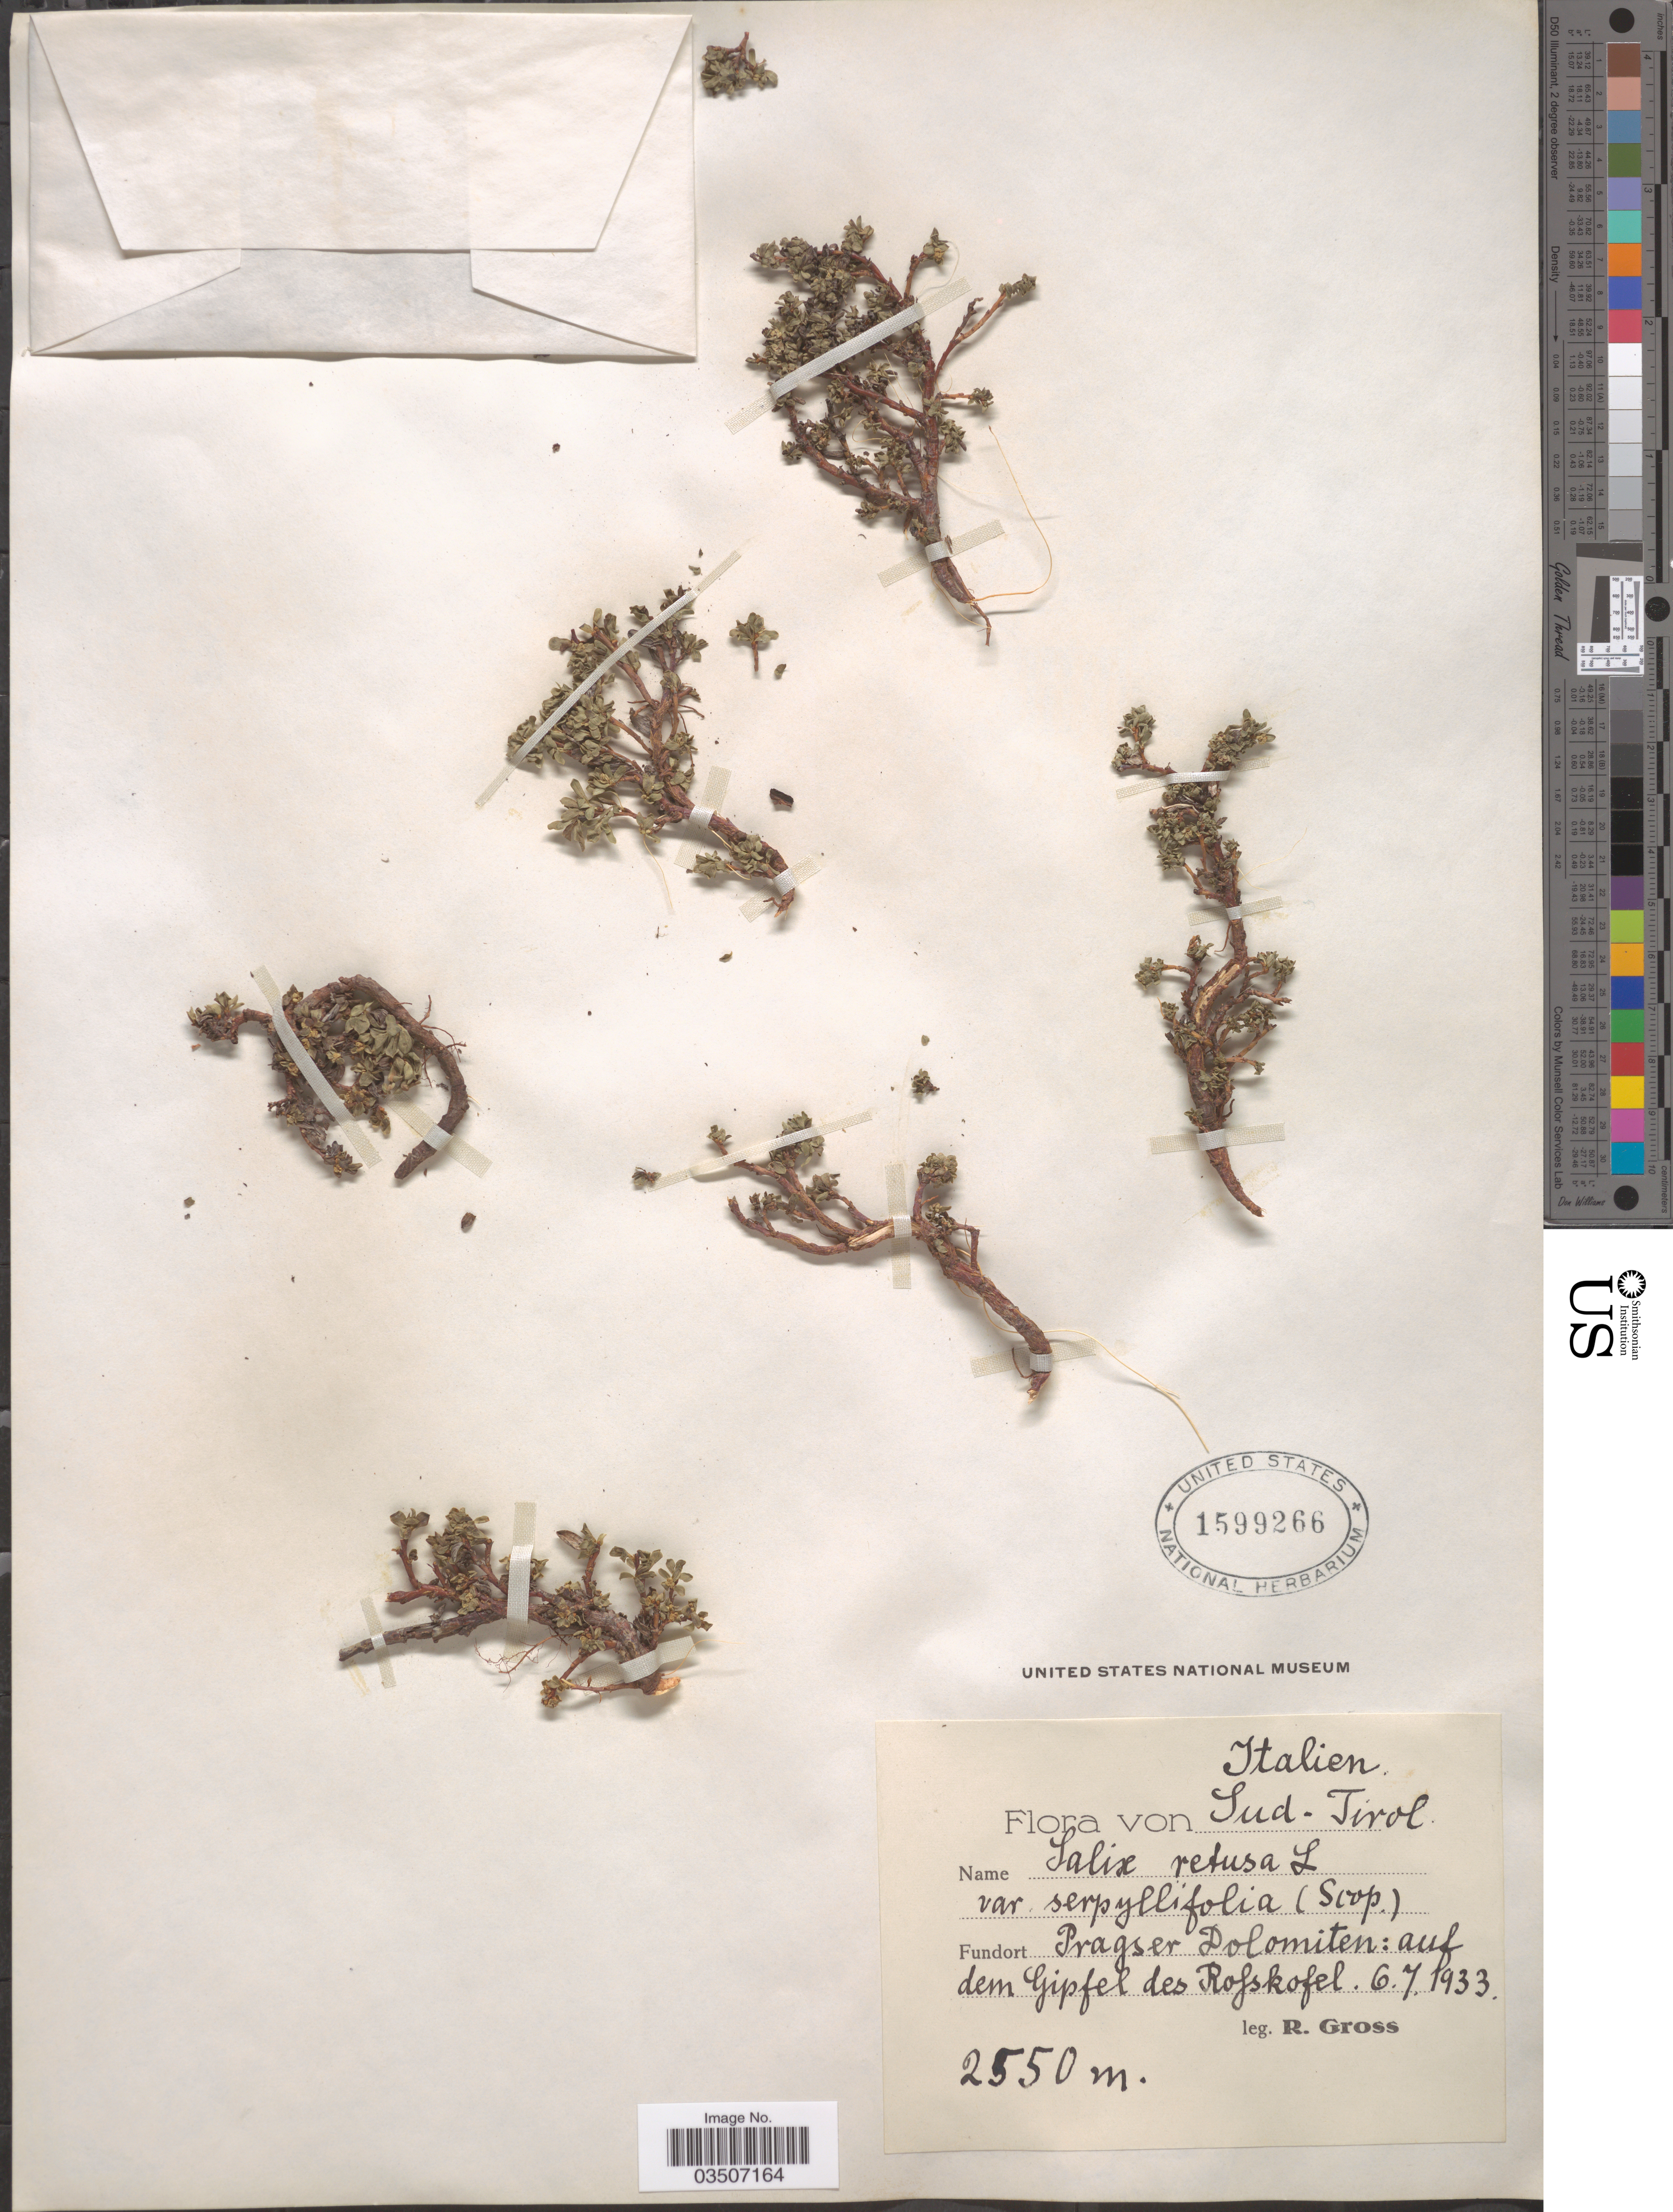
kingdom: Plantae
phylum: Tracheophyta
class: Magnoliopsida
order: Malpighiales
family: Salicaceae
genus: Salix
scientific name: Salix retusa var. serpyllifolia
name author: (Scop.) Wahlenb.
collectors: R. Gross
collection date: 1933-07-06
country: Italy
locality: Italien, Sud-Tirol. Fundort Pragser Dolomiten: auf dem Gipfel des Rofskofel.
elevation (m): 2550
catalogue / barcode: US 1599266